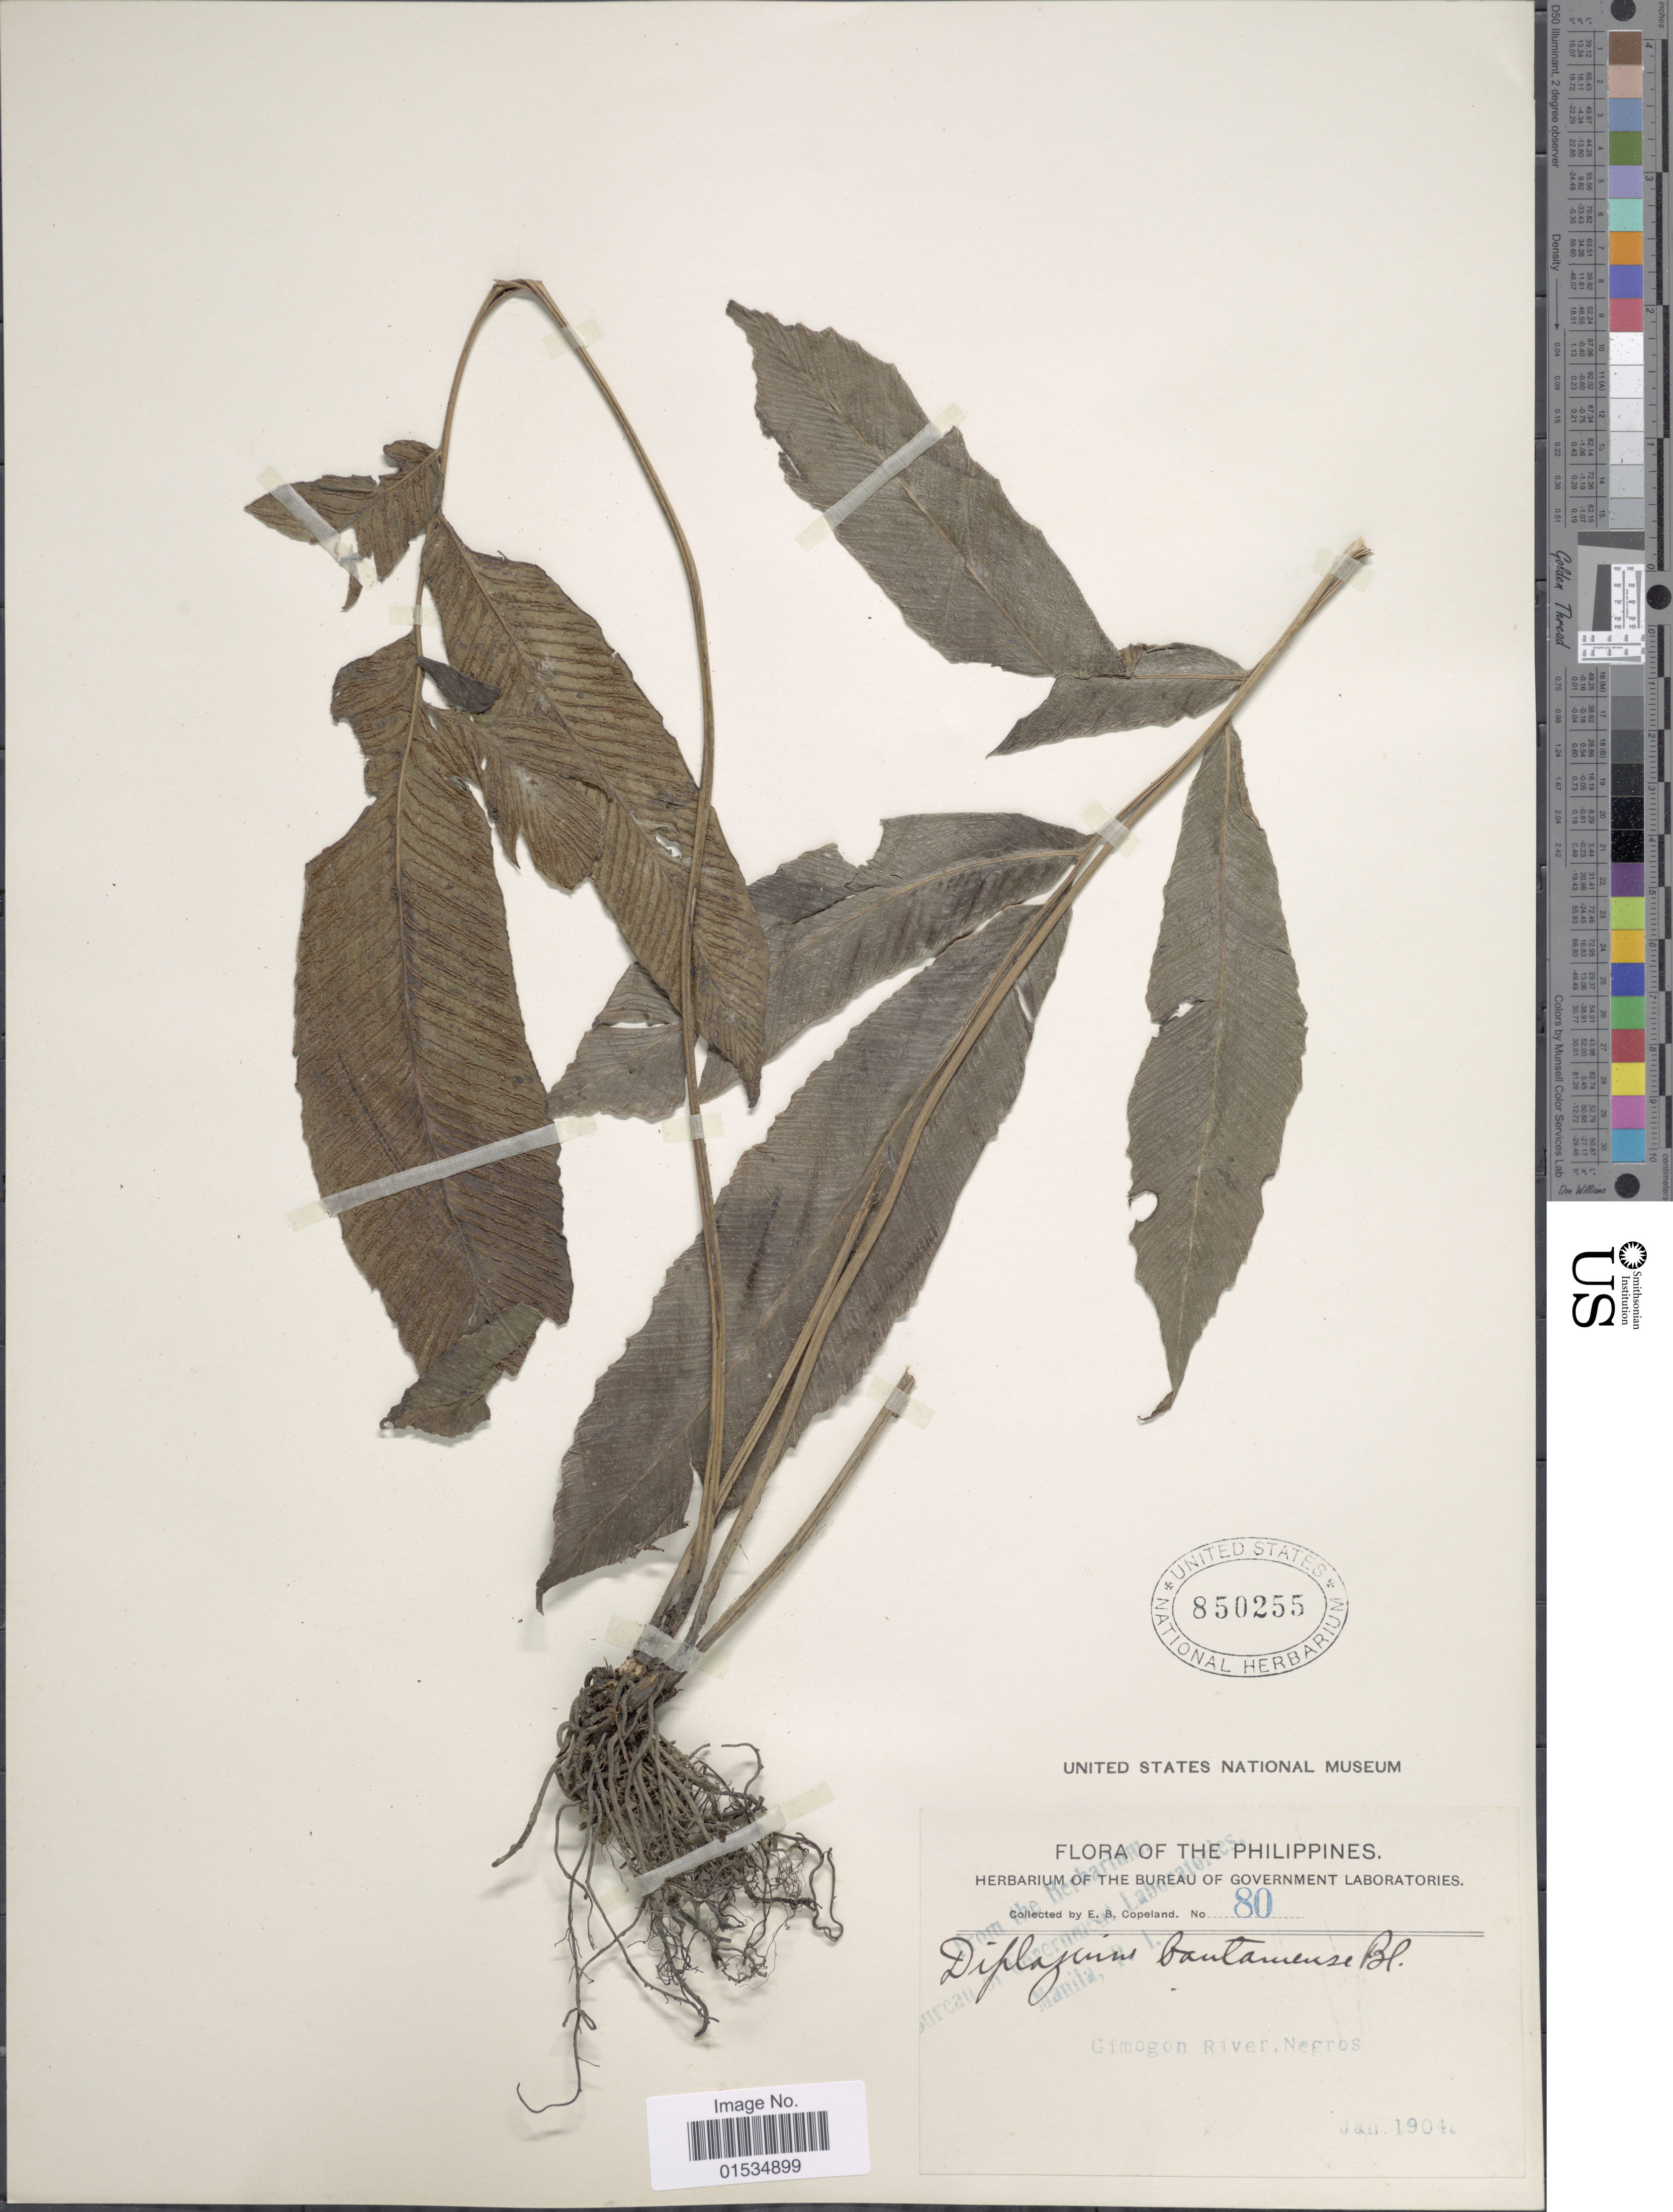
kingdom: Plantae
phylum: Tracheophyta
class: Polypodiopsida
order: Polypodiales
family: Athyriaceae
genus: Diplazium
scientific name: Diplazium fraxinifolium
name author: C. Presl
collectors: E. B. Copeland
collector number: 80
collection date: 1904-01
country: Philippines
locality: Gimogon River, Negros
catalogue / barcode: US 850255